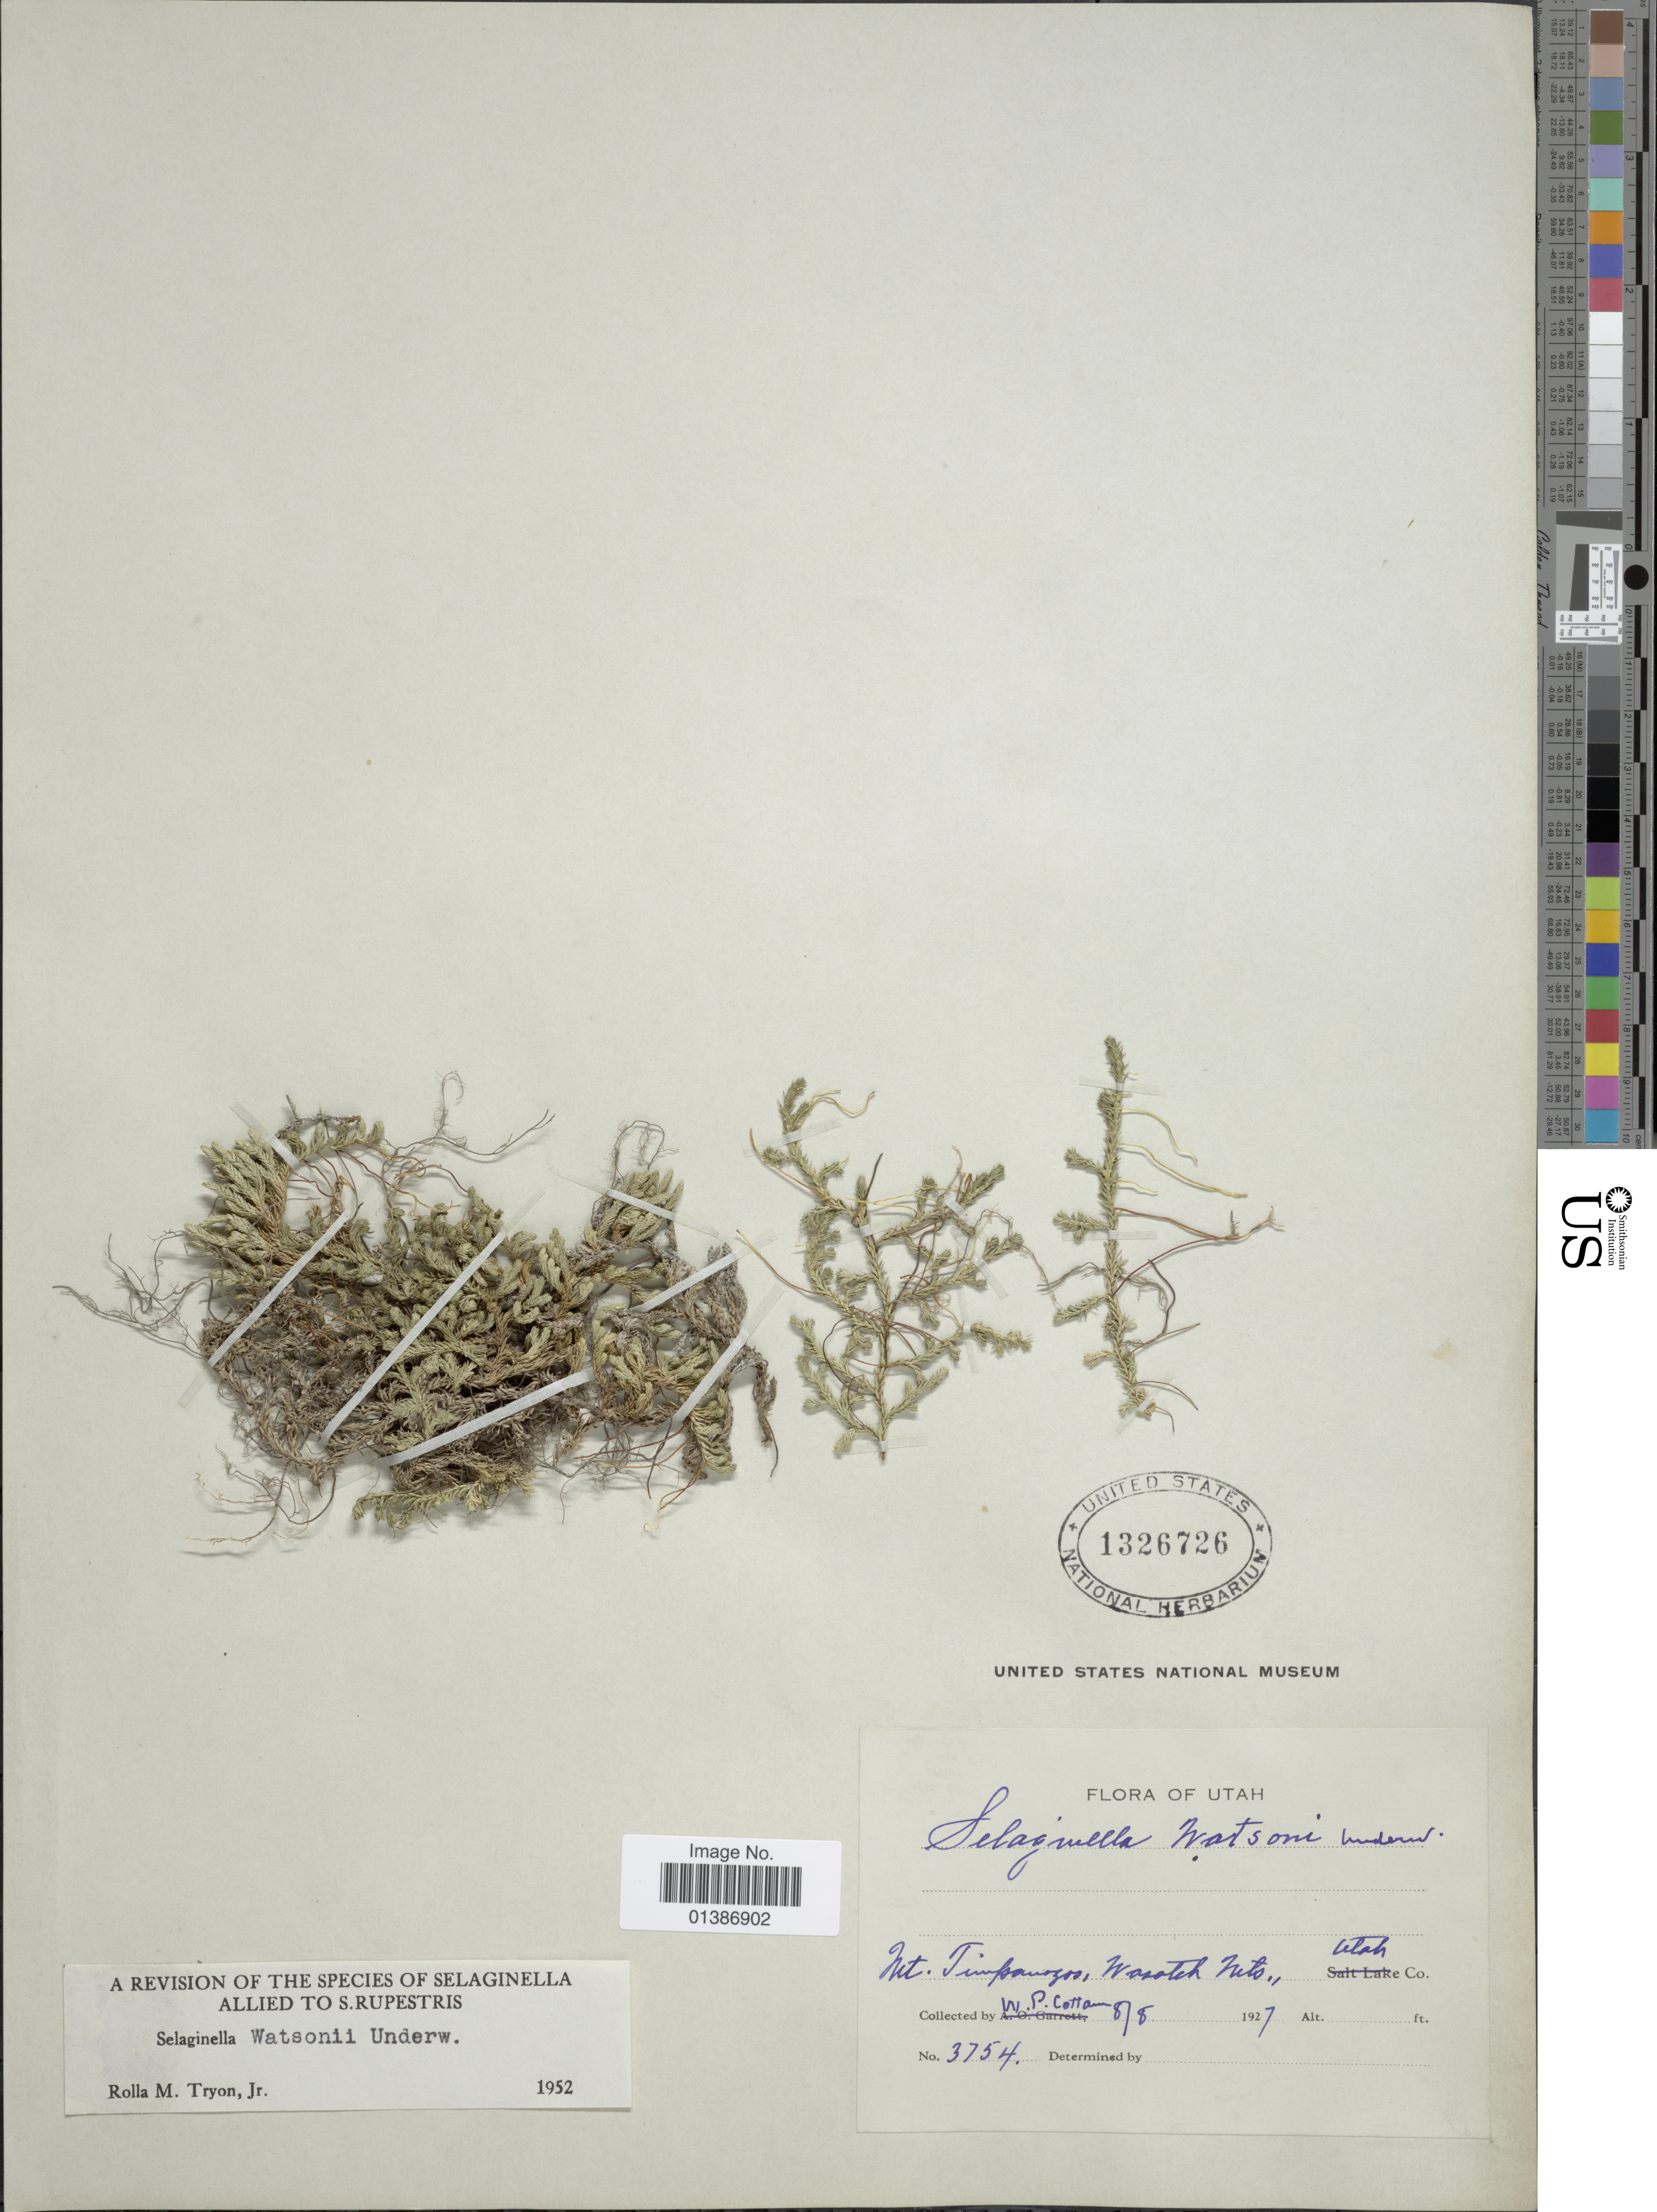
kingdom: Plantae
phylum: Tracheophyta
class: Lycopodiopsida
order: Selaginellales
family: Selaginellaceae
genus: Selaginella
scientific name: Selaginella watsonii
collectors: W. Cottam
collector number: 3754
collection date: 1927-08-08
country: United States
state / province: Utah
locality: Mt. Timpanogos, Wasatch Mts., Utah Co.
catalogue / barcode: US 1326726